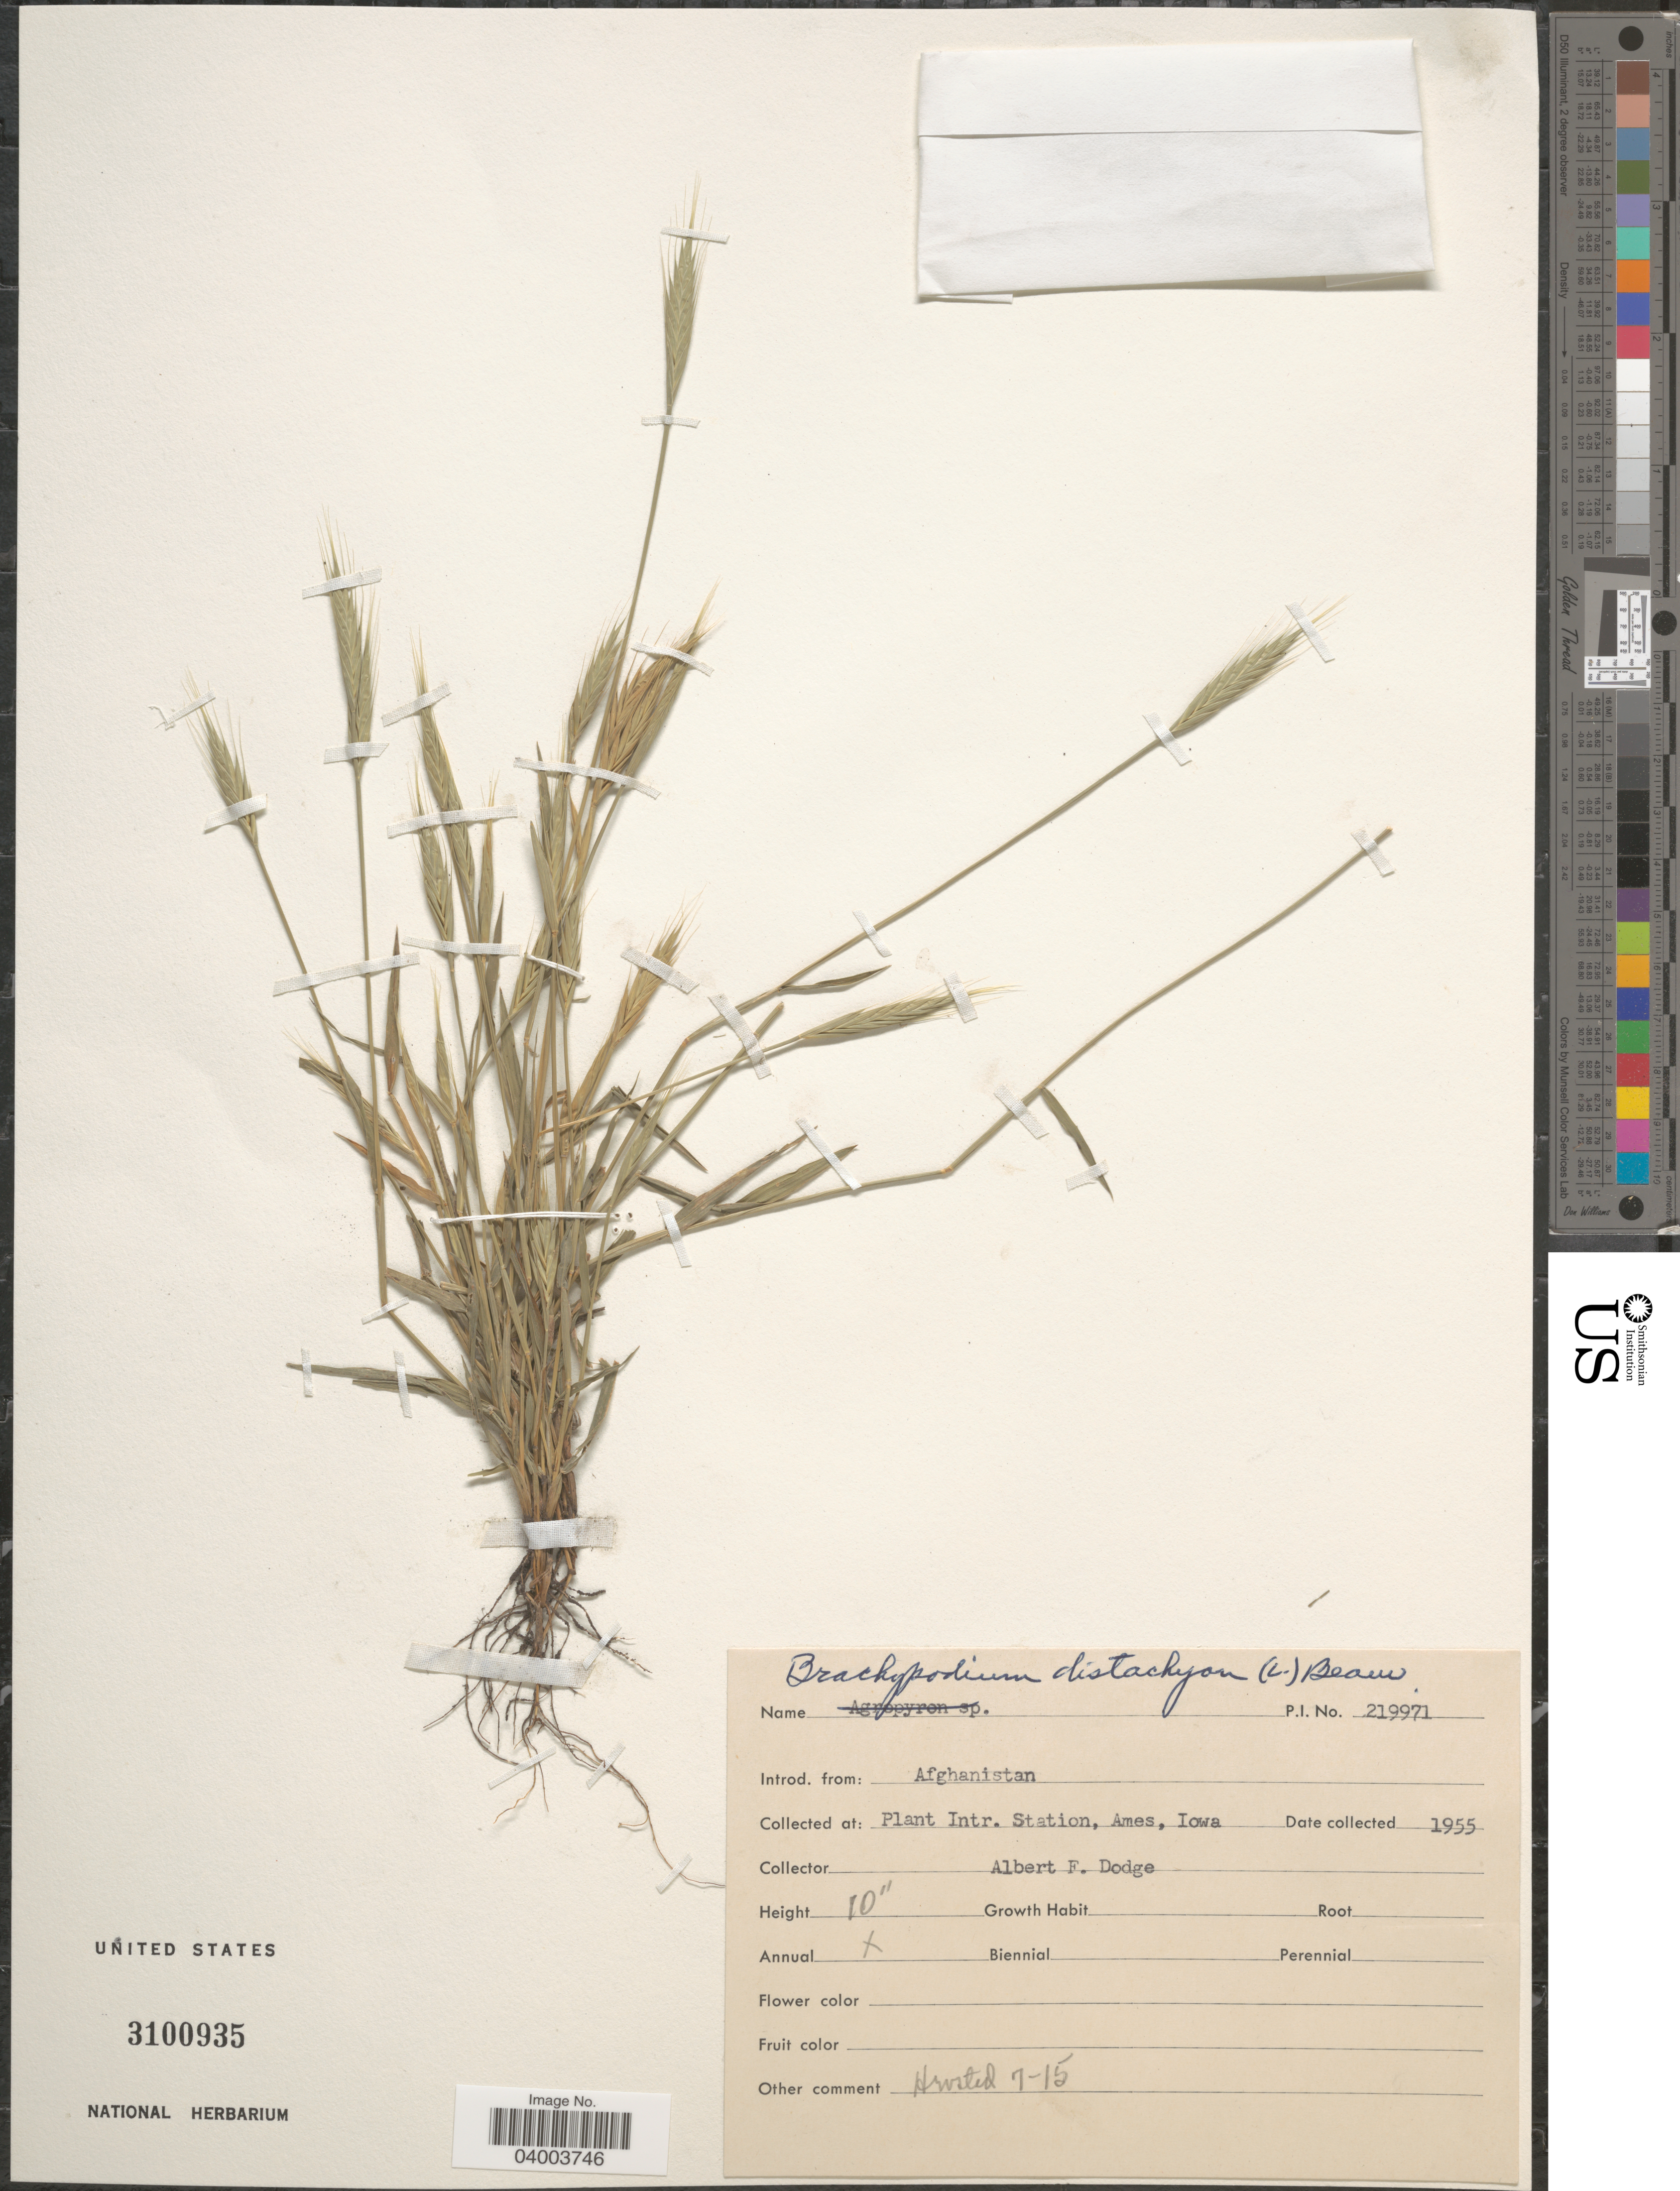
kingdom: Plantae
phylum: Tracheophyta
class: Liliopsida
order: Poales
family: Poaceae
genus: Brachypodium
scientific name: Brachypodium distachyon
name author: (L.) P. Beauv.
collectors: A. Dodge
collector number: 219971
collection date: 1955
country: United States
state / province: Iowa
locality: Plant Intr. Station, Ames.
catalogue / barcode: US 3100935